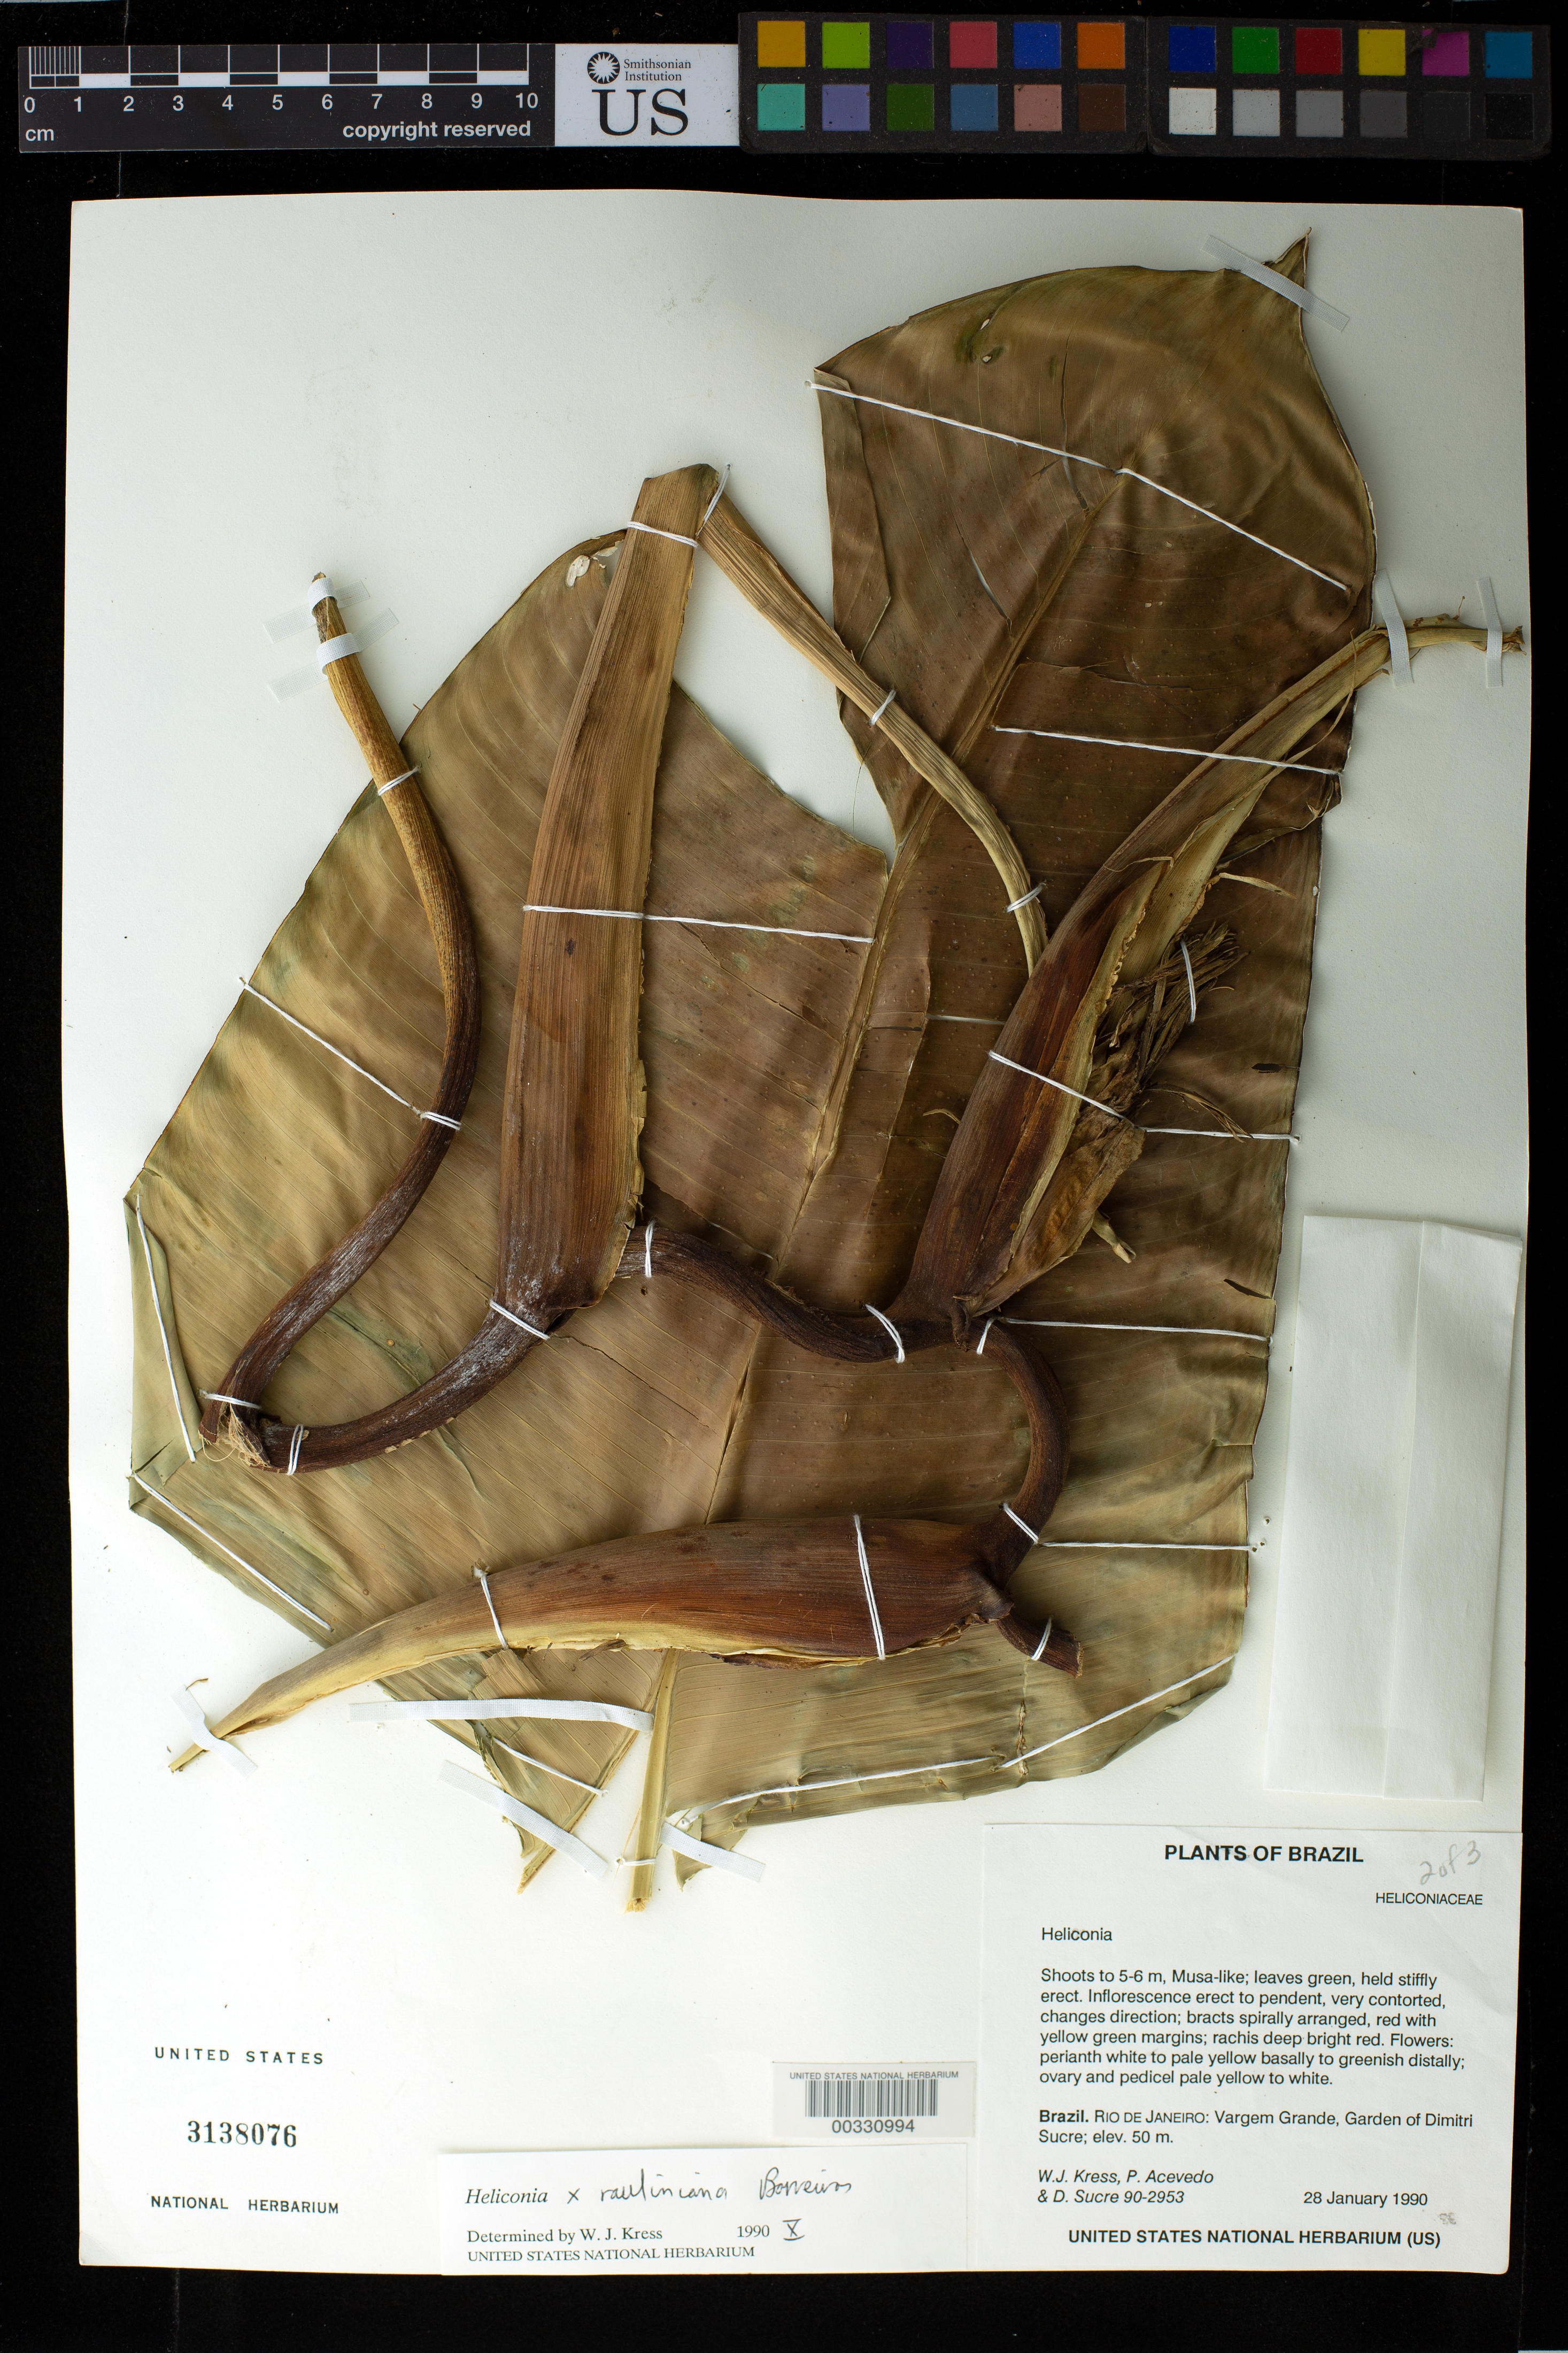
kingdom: Plantae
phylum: Tracheophyta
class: Liliopsida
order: Zingiberales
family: Heliconiaceae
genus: Heliconia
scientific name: Heliconia x rauliniana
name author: Barreiros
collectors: W. J. Kress, P. Acevedo-Rodr. & D. Sucre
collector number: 90-2953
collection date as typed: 28 Jan 1990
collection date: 1990-01-28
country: Brazil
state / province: Rio de Janeiro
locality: Vargem grande, garden of dimitri sucre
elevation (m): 50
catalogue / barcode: US 3138076